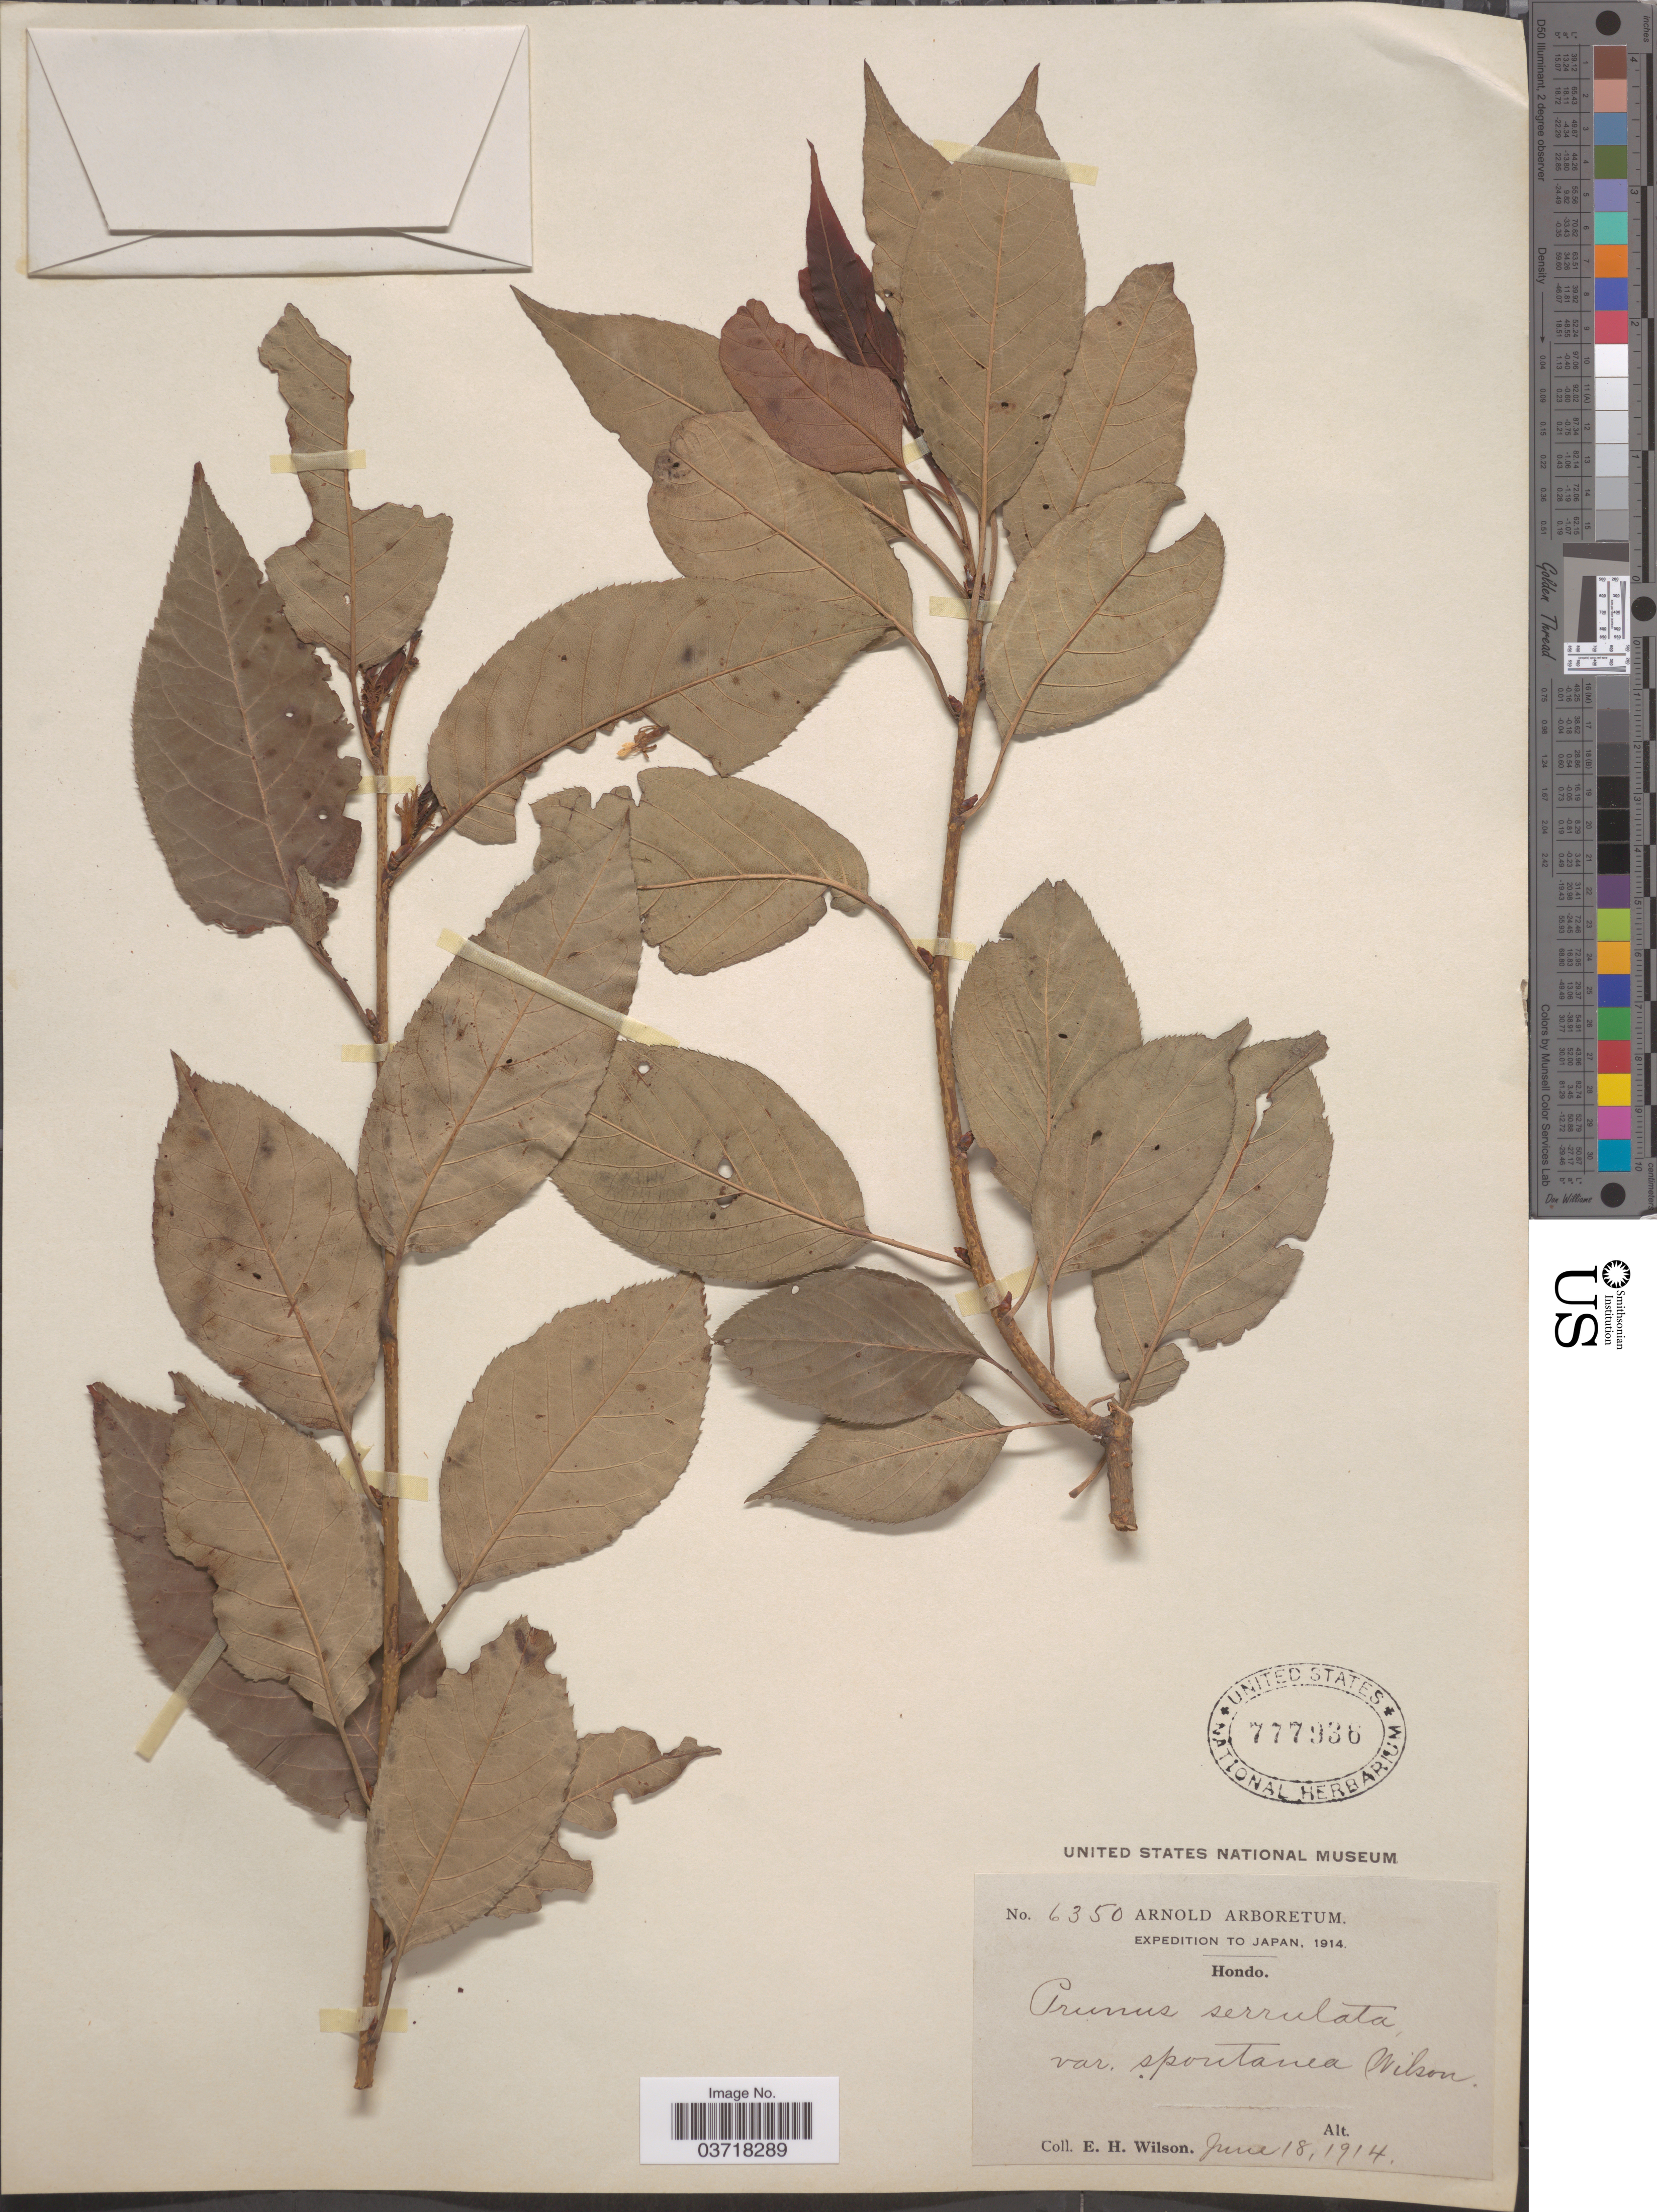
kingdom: Plantae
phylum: Tracheophyta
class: Magnoliopsida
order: Rosales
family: Rosaceae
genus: Prunus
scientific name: Prunus serrulata var. spontanea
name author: E.H. Wilson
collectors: E. Wilson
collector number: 6350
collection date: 1914-06-18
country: Japan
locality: Hondo.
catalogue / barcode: US 777936